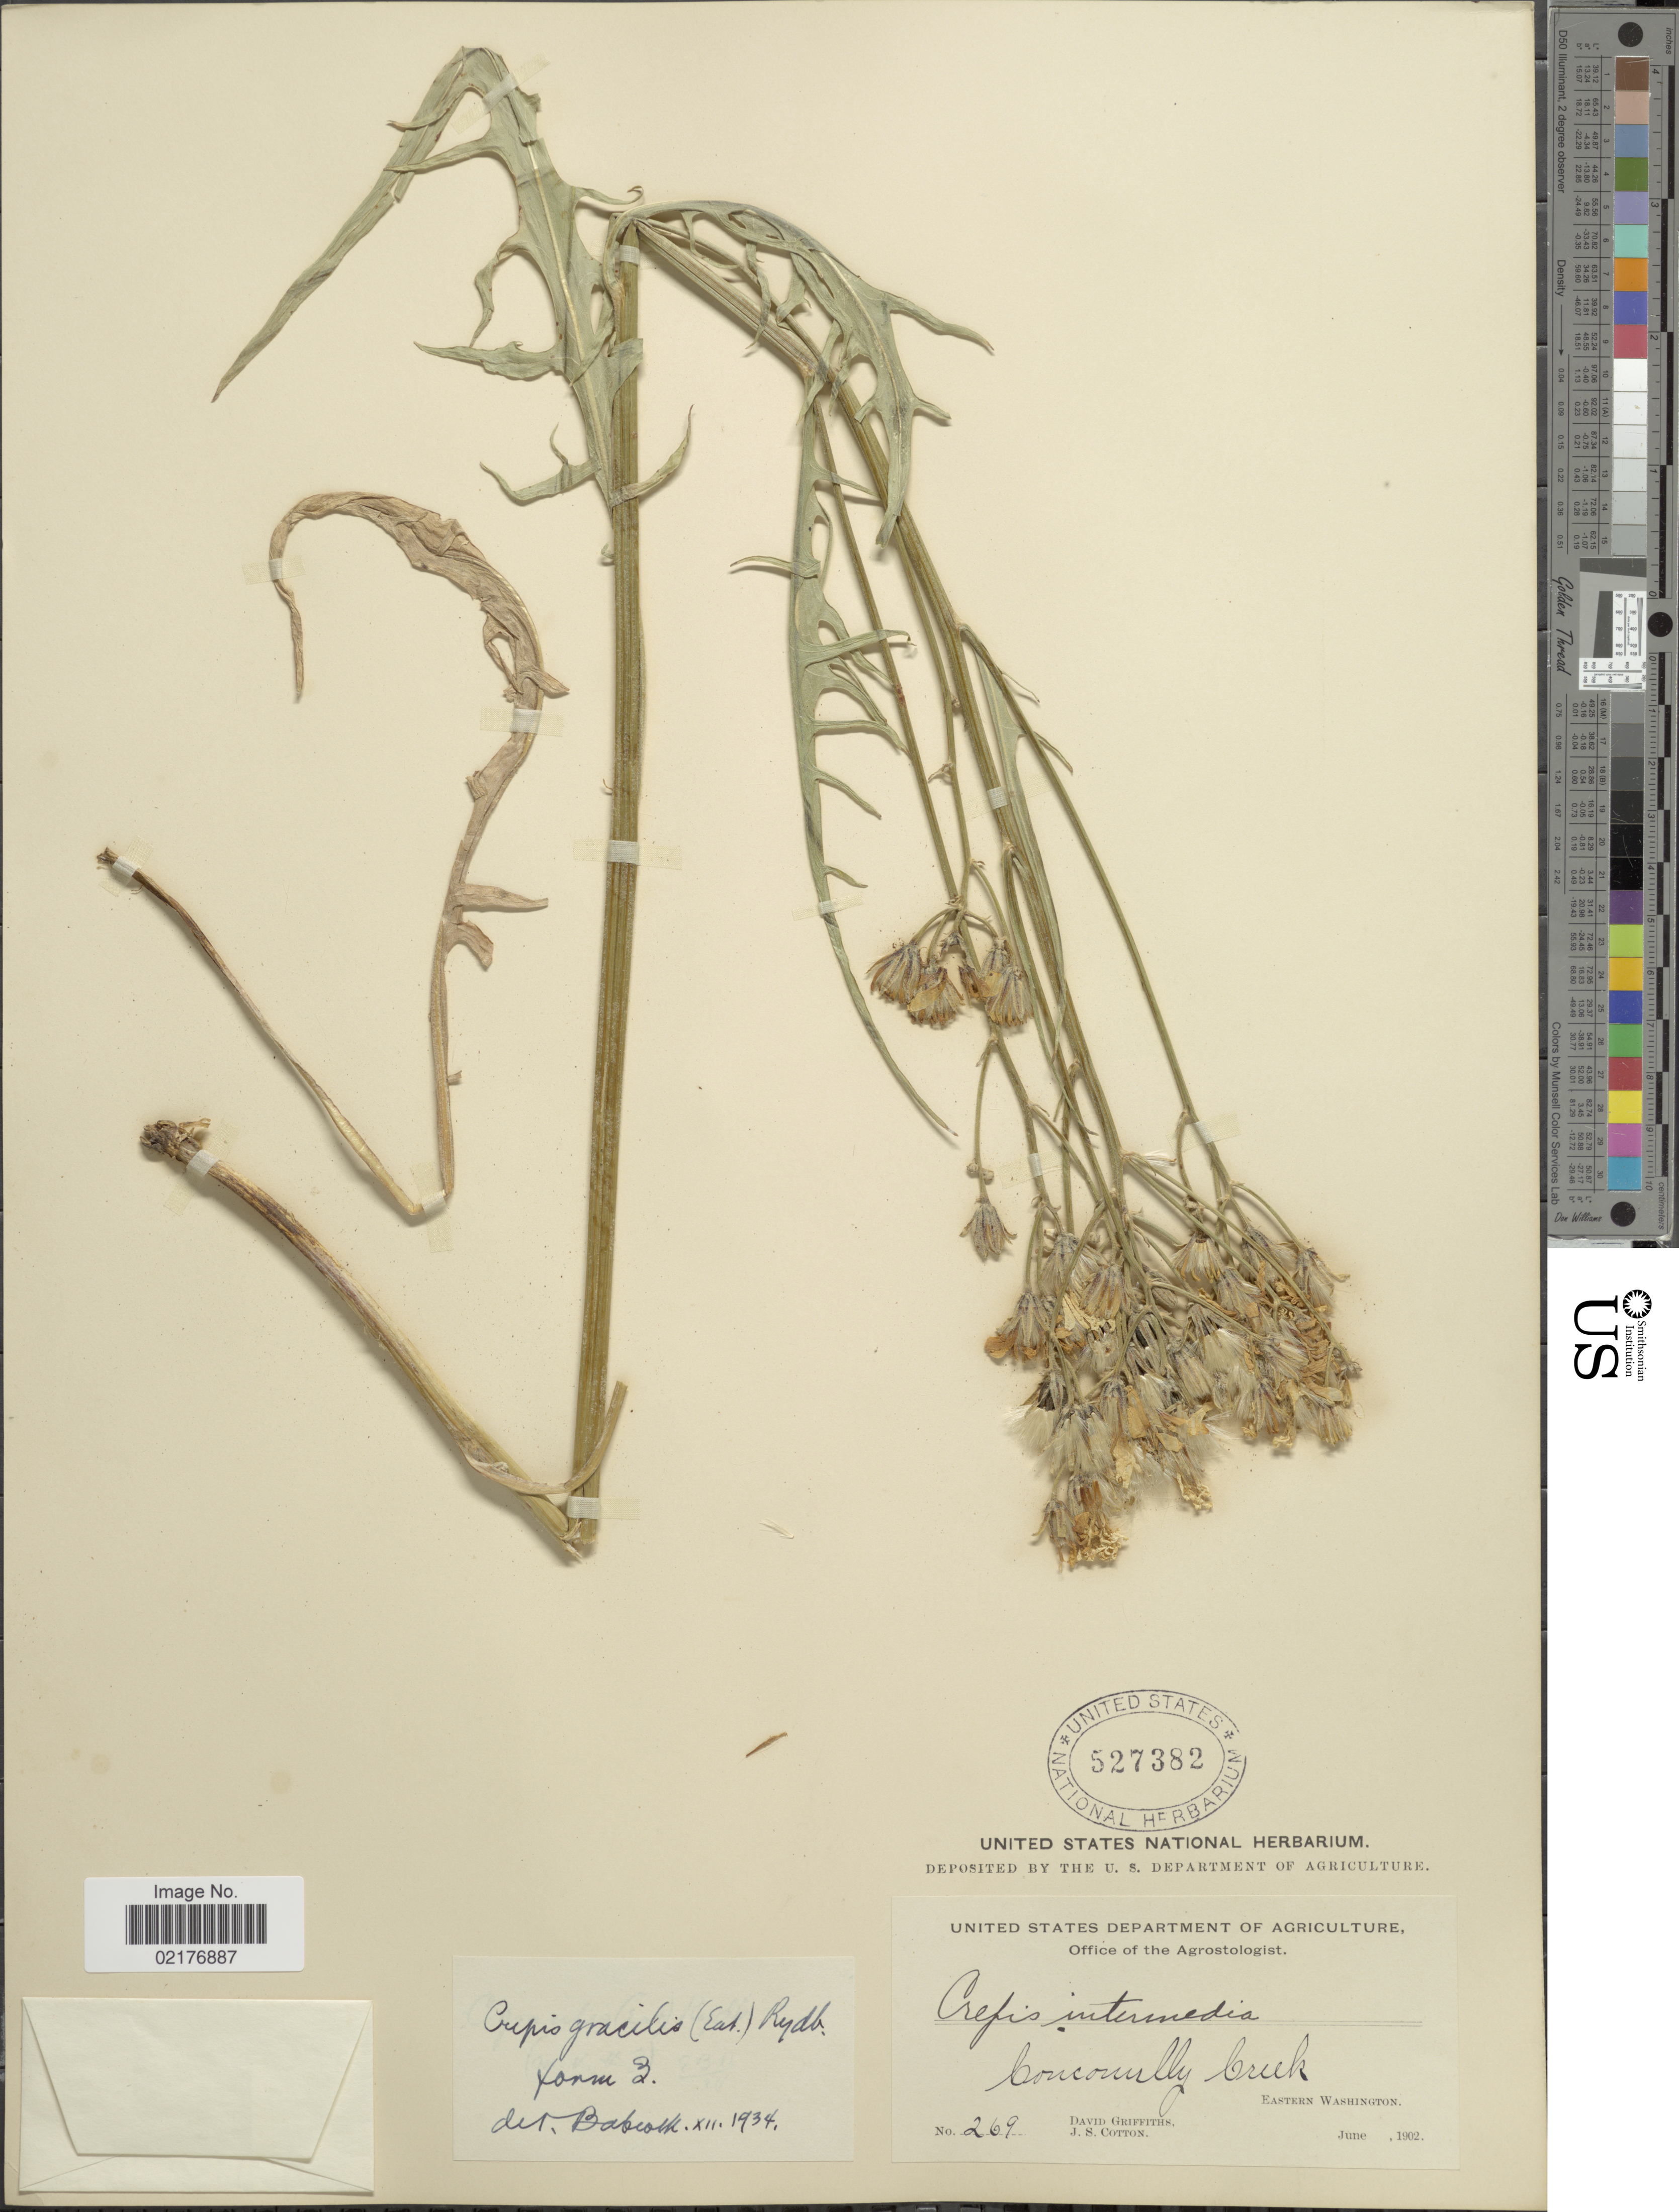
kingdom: Plantae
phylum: Tracheophyta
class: Magnoliopsida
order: Asterales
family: Asteraceae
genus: Crepis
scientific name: Crepis atribarba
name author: A. Heller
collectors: D. Griffiths & J. S. Cotton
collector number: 269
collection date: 1902-06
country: United States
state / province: Washington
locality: Concounlly Creek, Eastern Washington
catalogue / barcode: US 527382